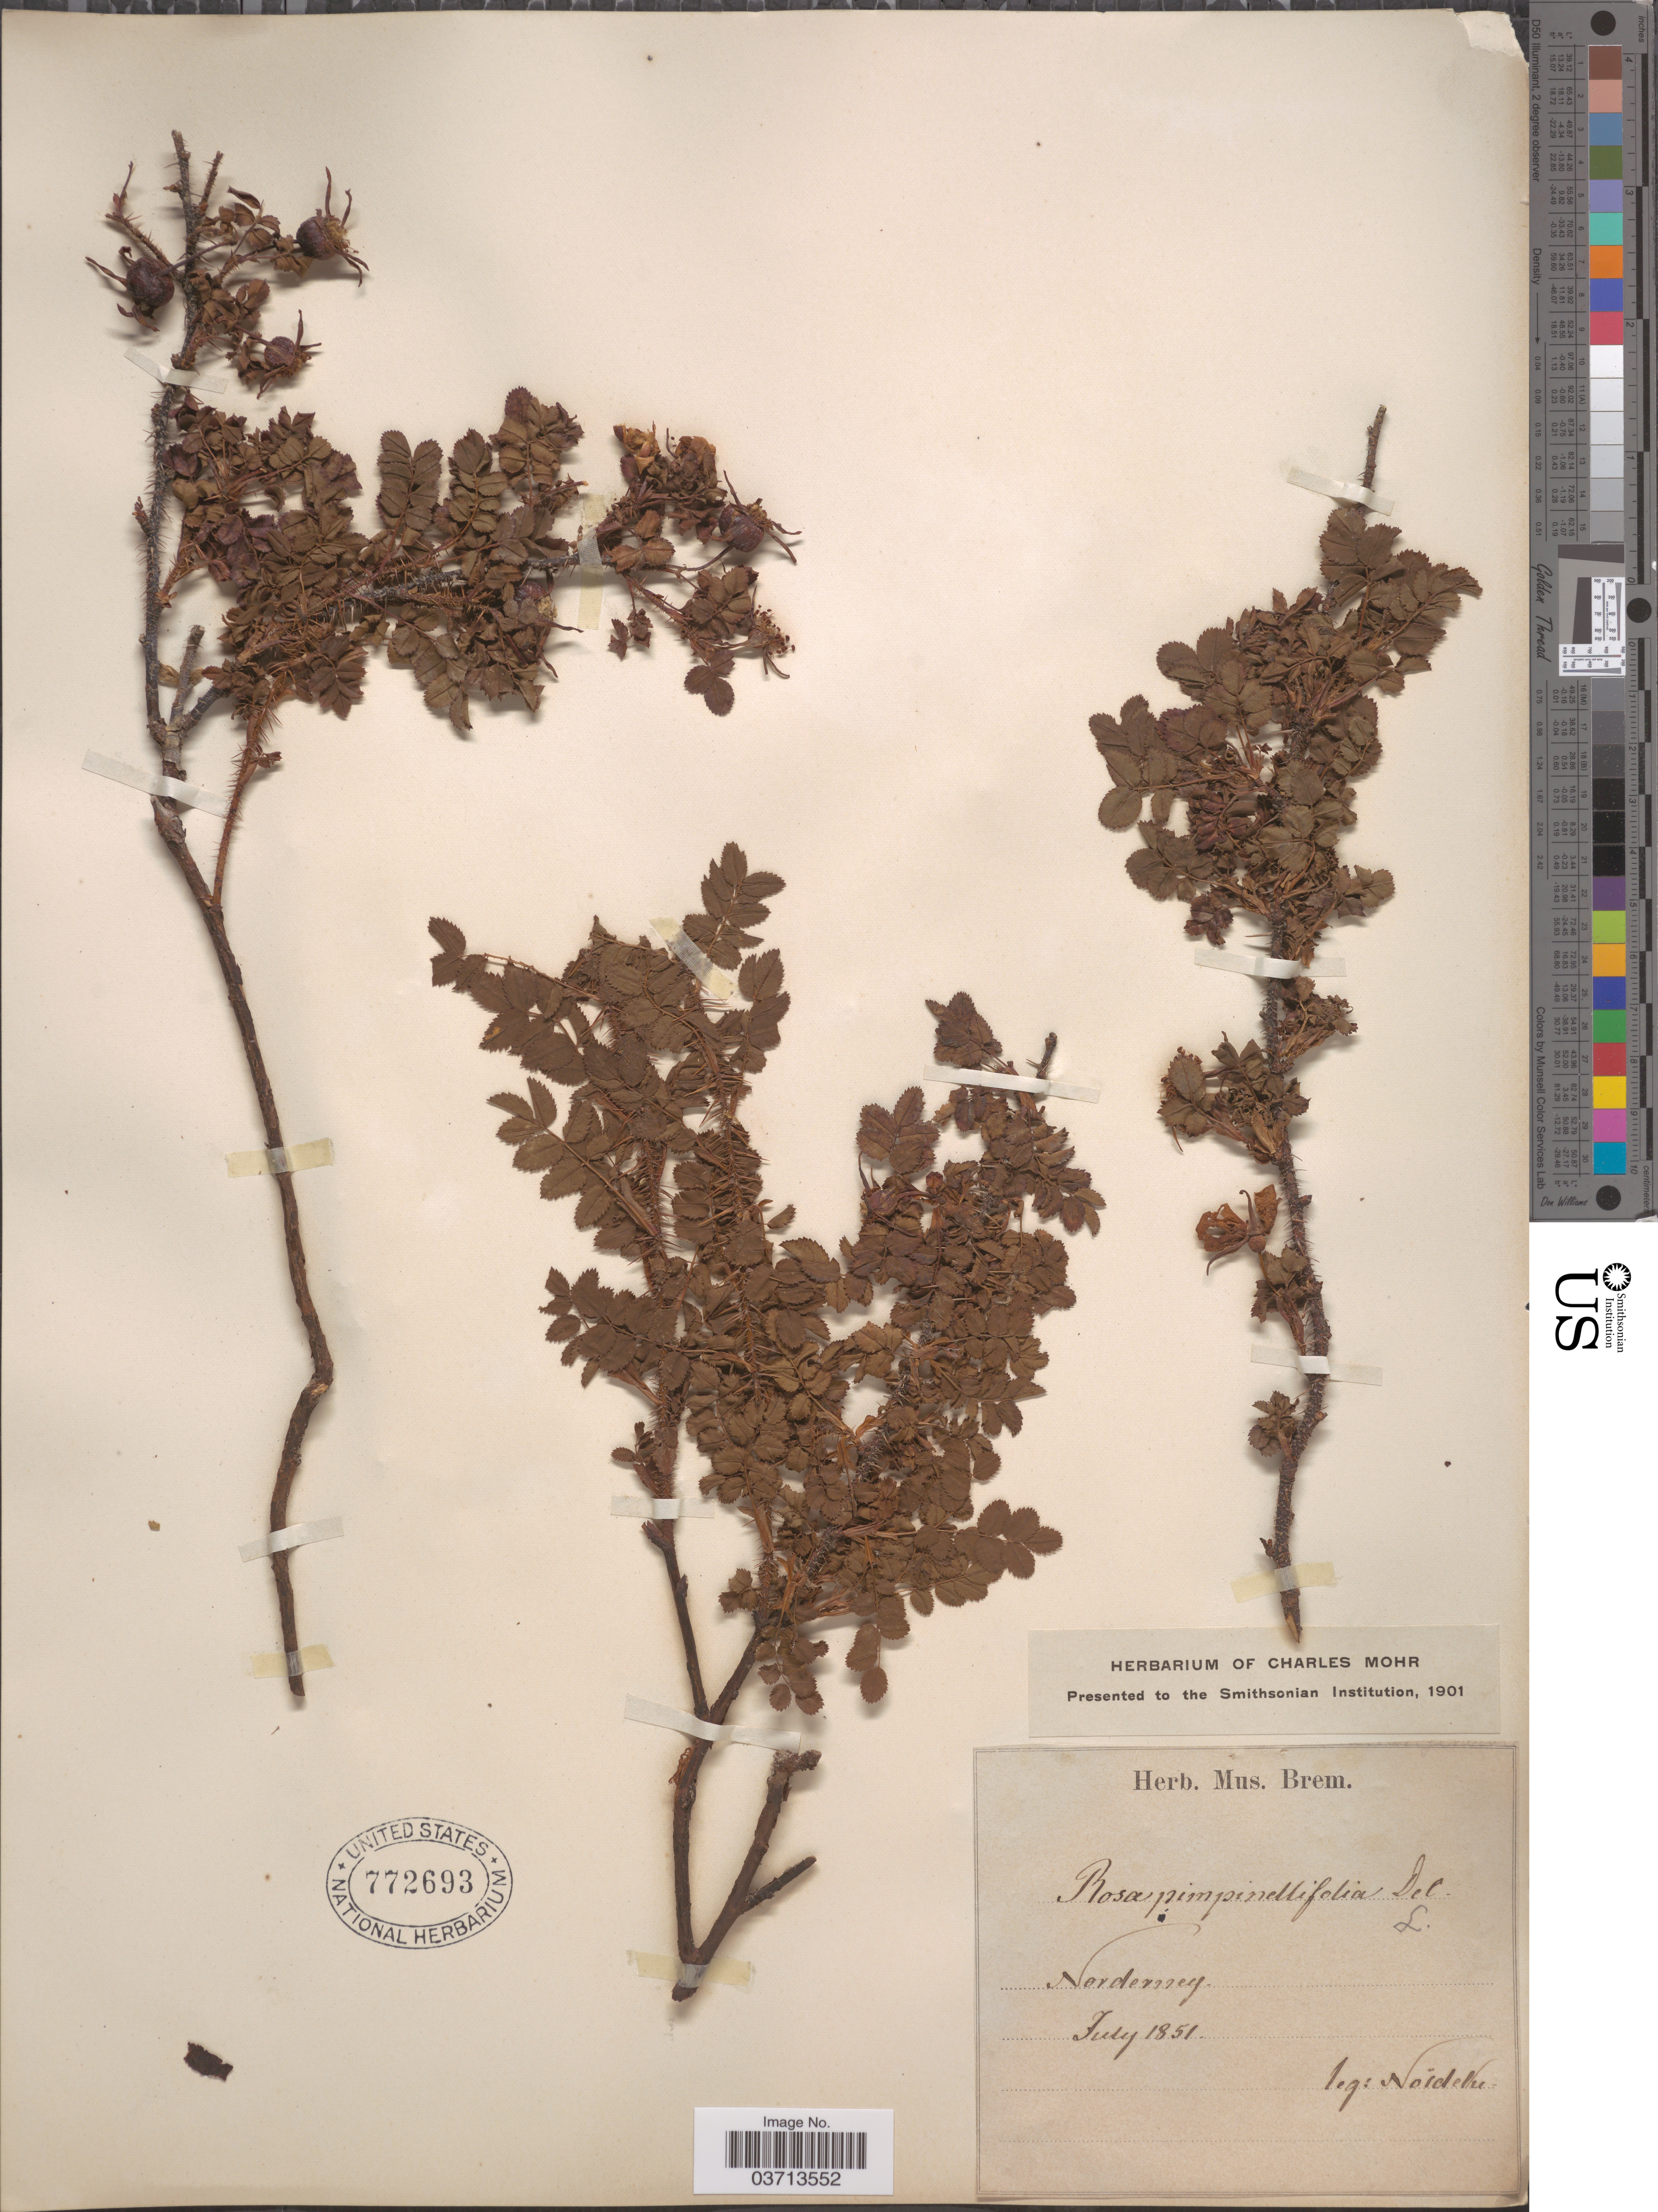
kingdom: Plantae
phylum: Tracheophyta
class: Magnoliopsida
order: Rosales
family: Rosaceae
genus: Rosa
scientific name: Rosa pimpinellifolia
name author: L.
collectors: -. Noldeke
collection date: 1851-07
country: Germany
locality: Norderney.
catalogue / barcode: US 772693